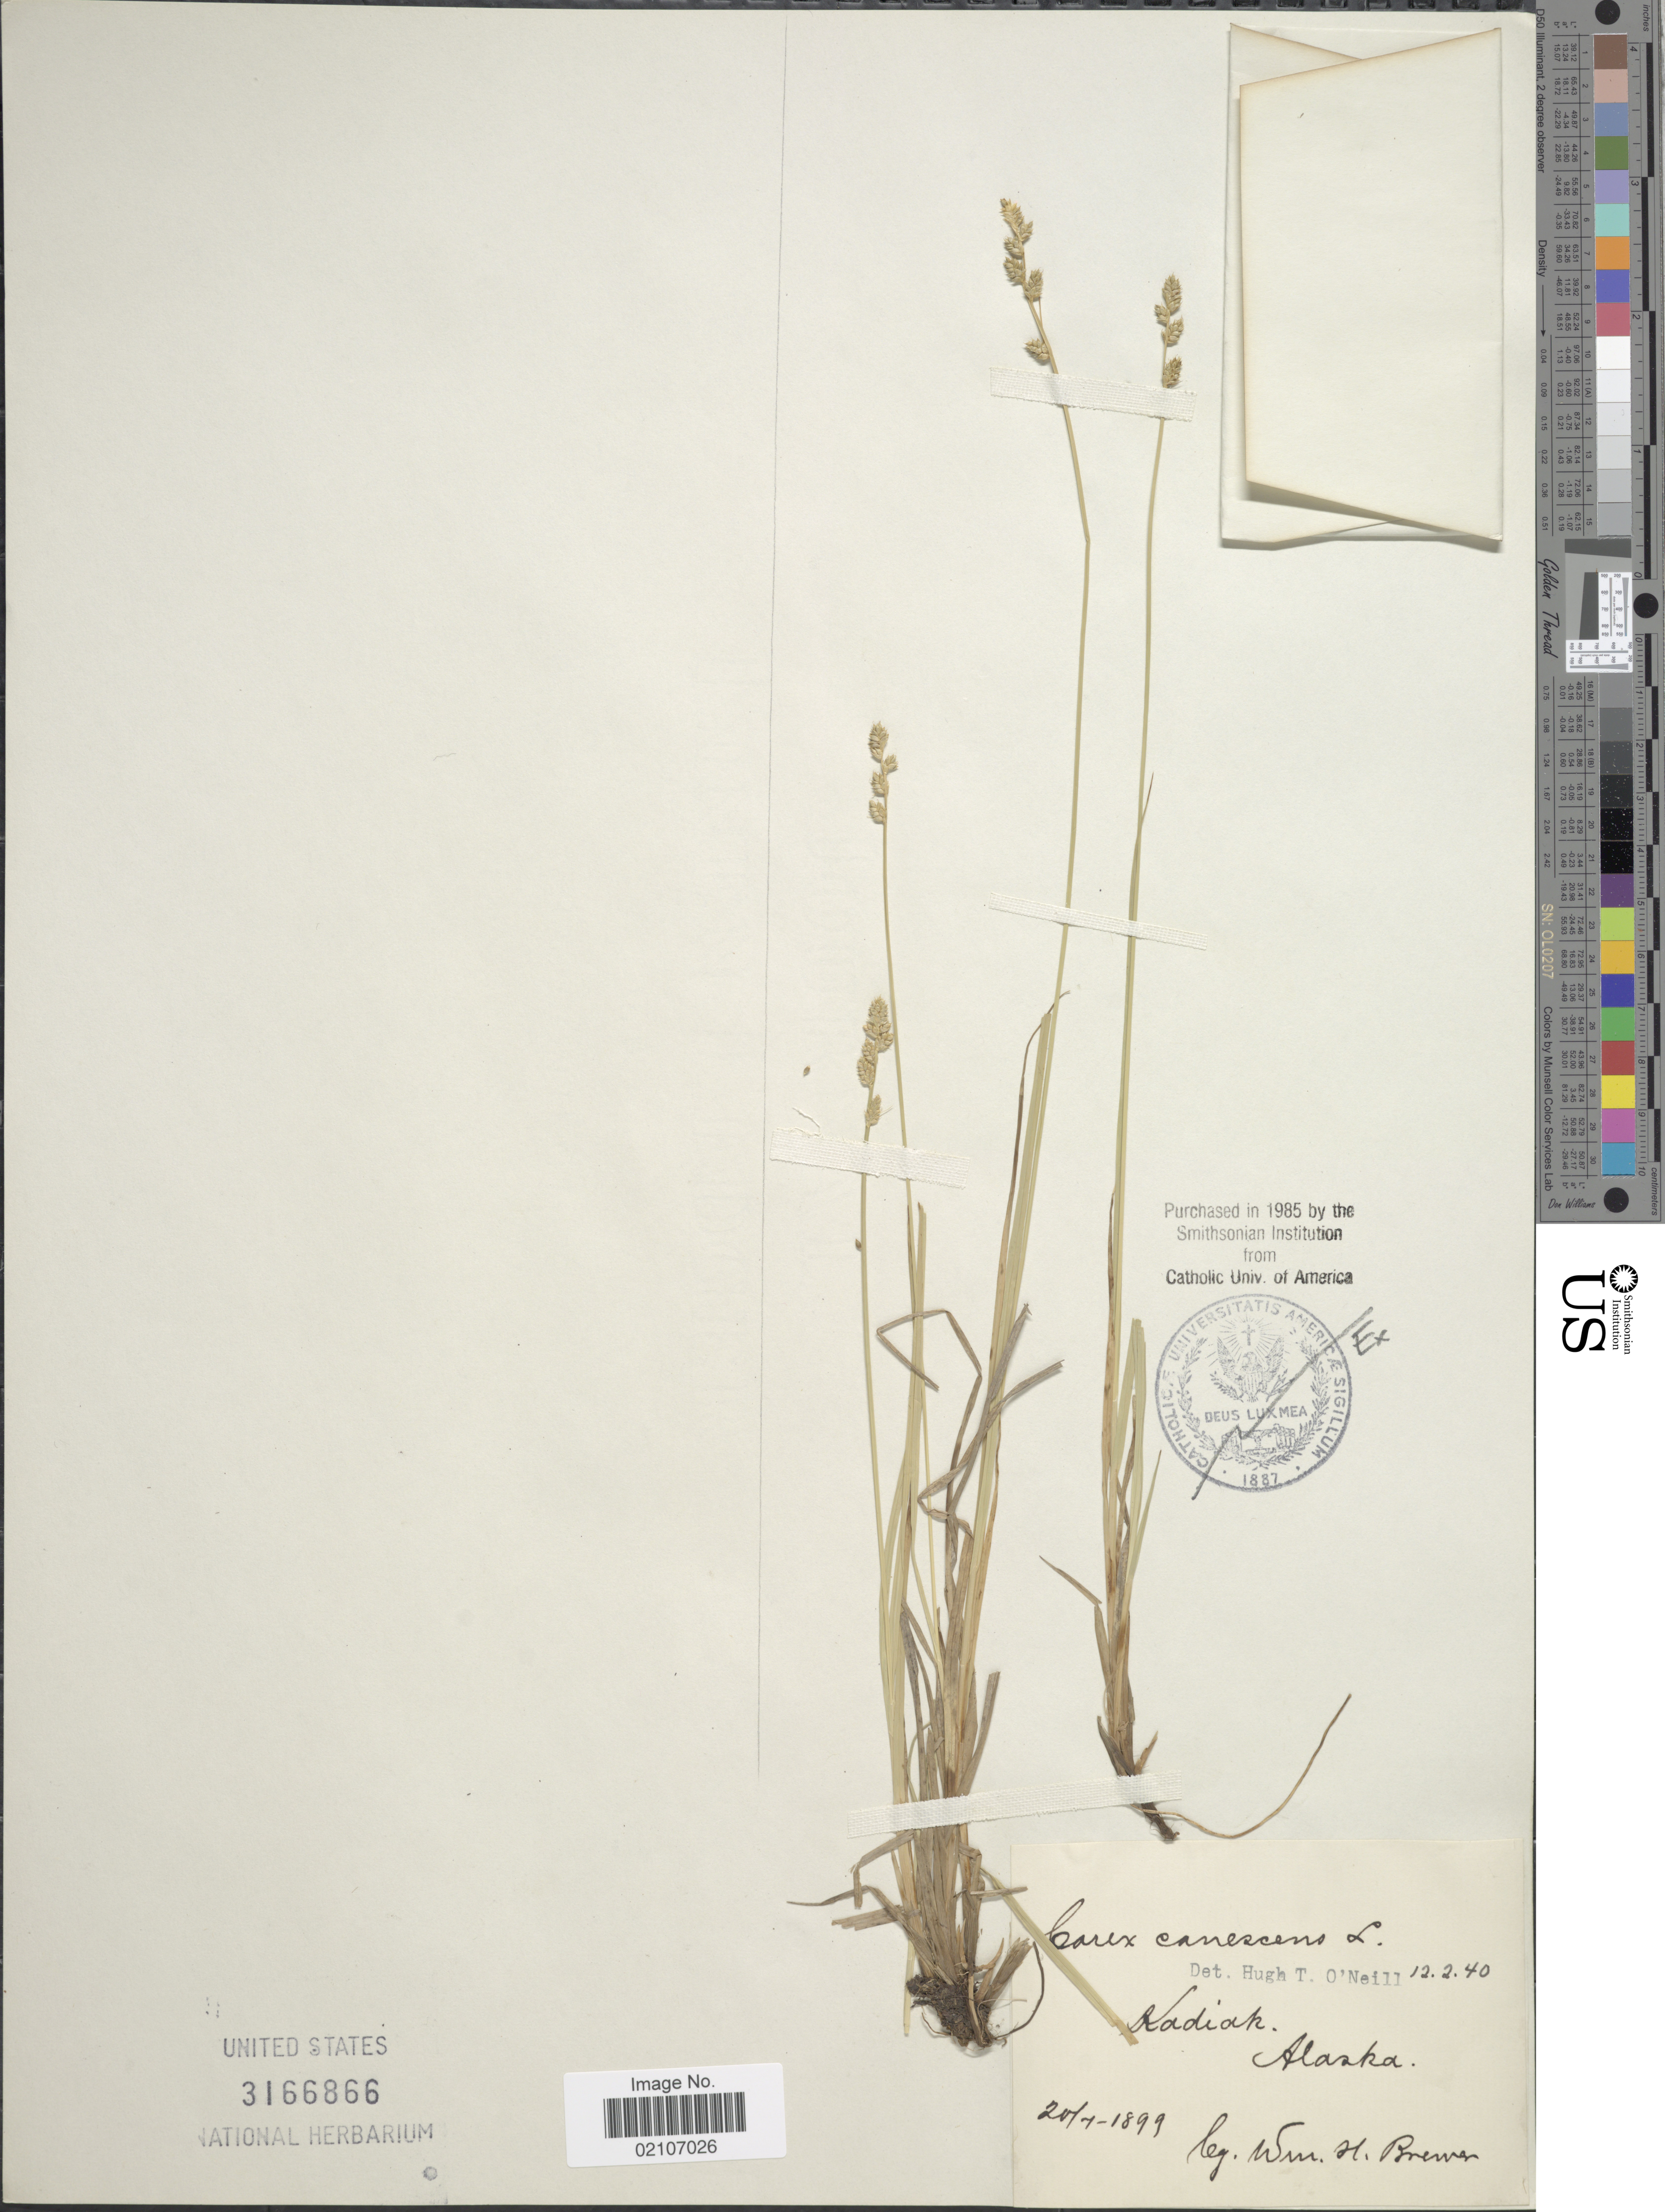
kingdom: Plantae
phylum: Tracheophyta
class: Liliopsida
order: Poales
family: Cyperaceae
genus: Carex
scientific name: Carex canescens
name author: L.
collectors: W. H. Brewer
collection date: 1899-07-20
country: United States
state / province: Alaska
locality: Kadiak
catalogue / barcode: US 3166866